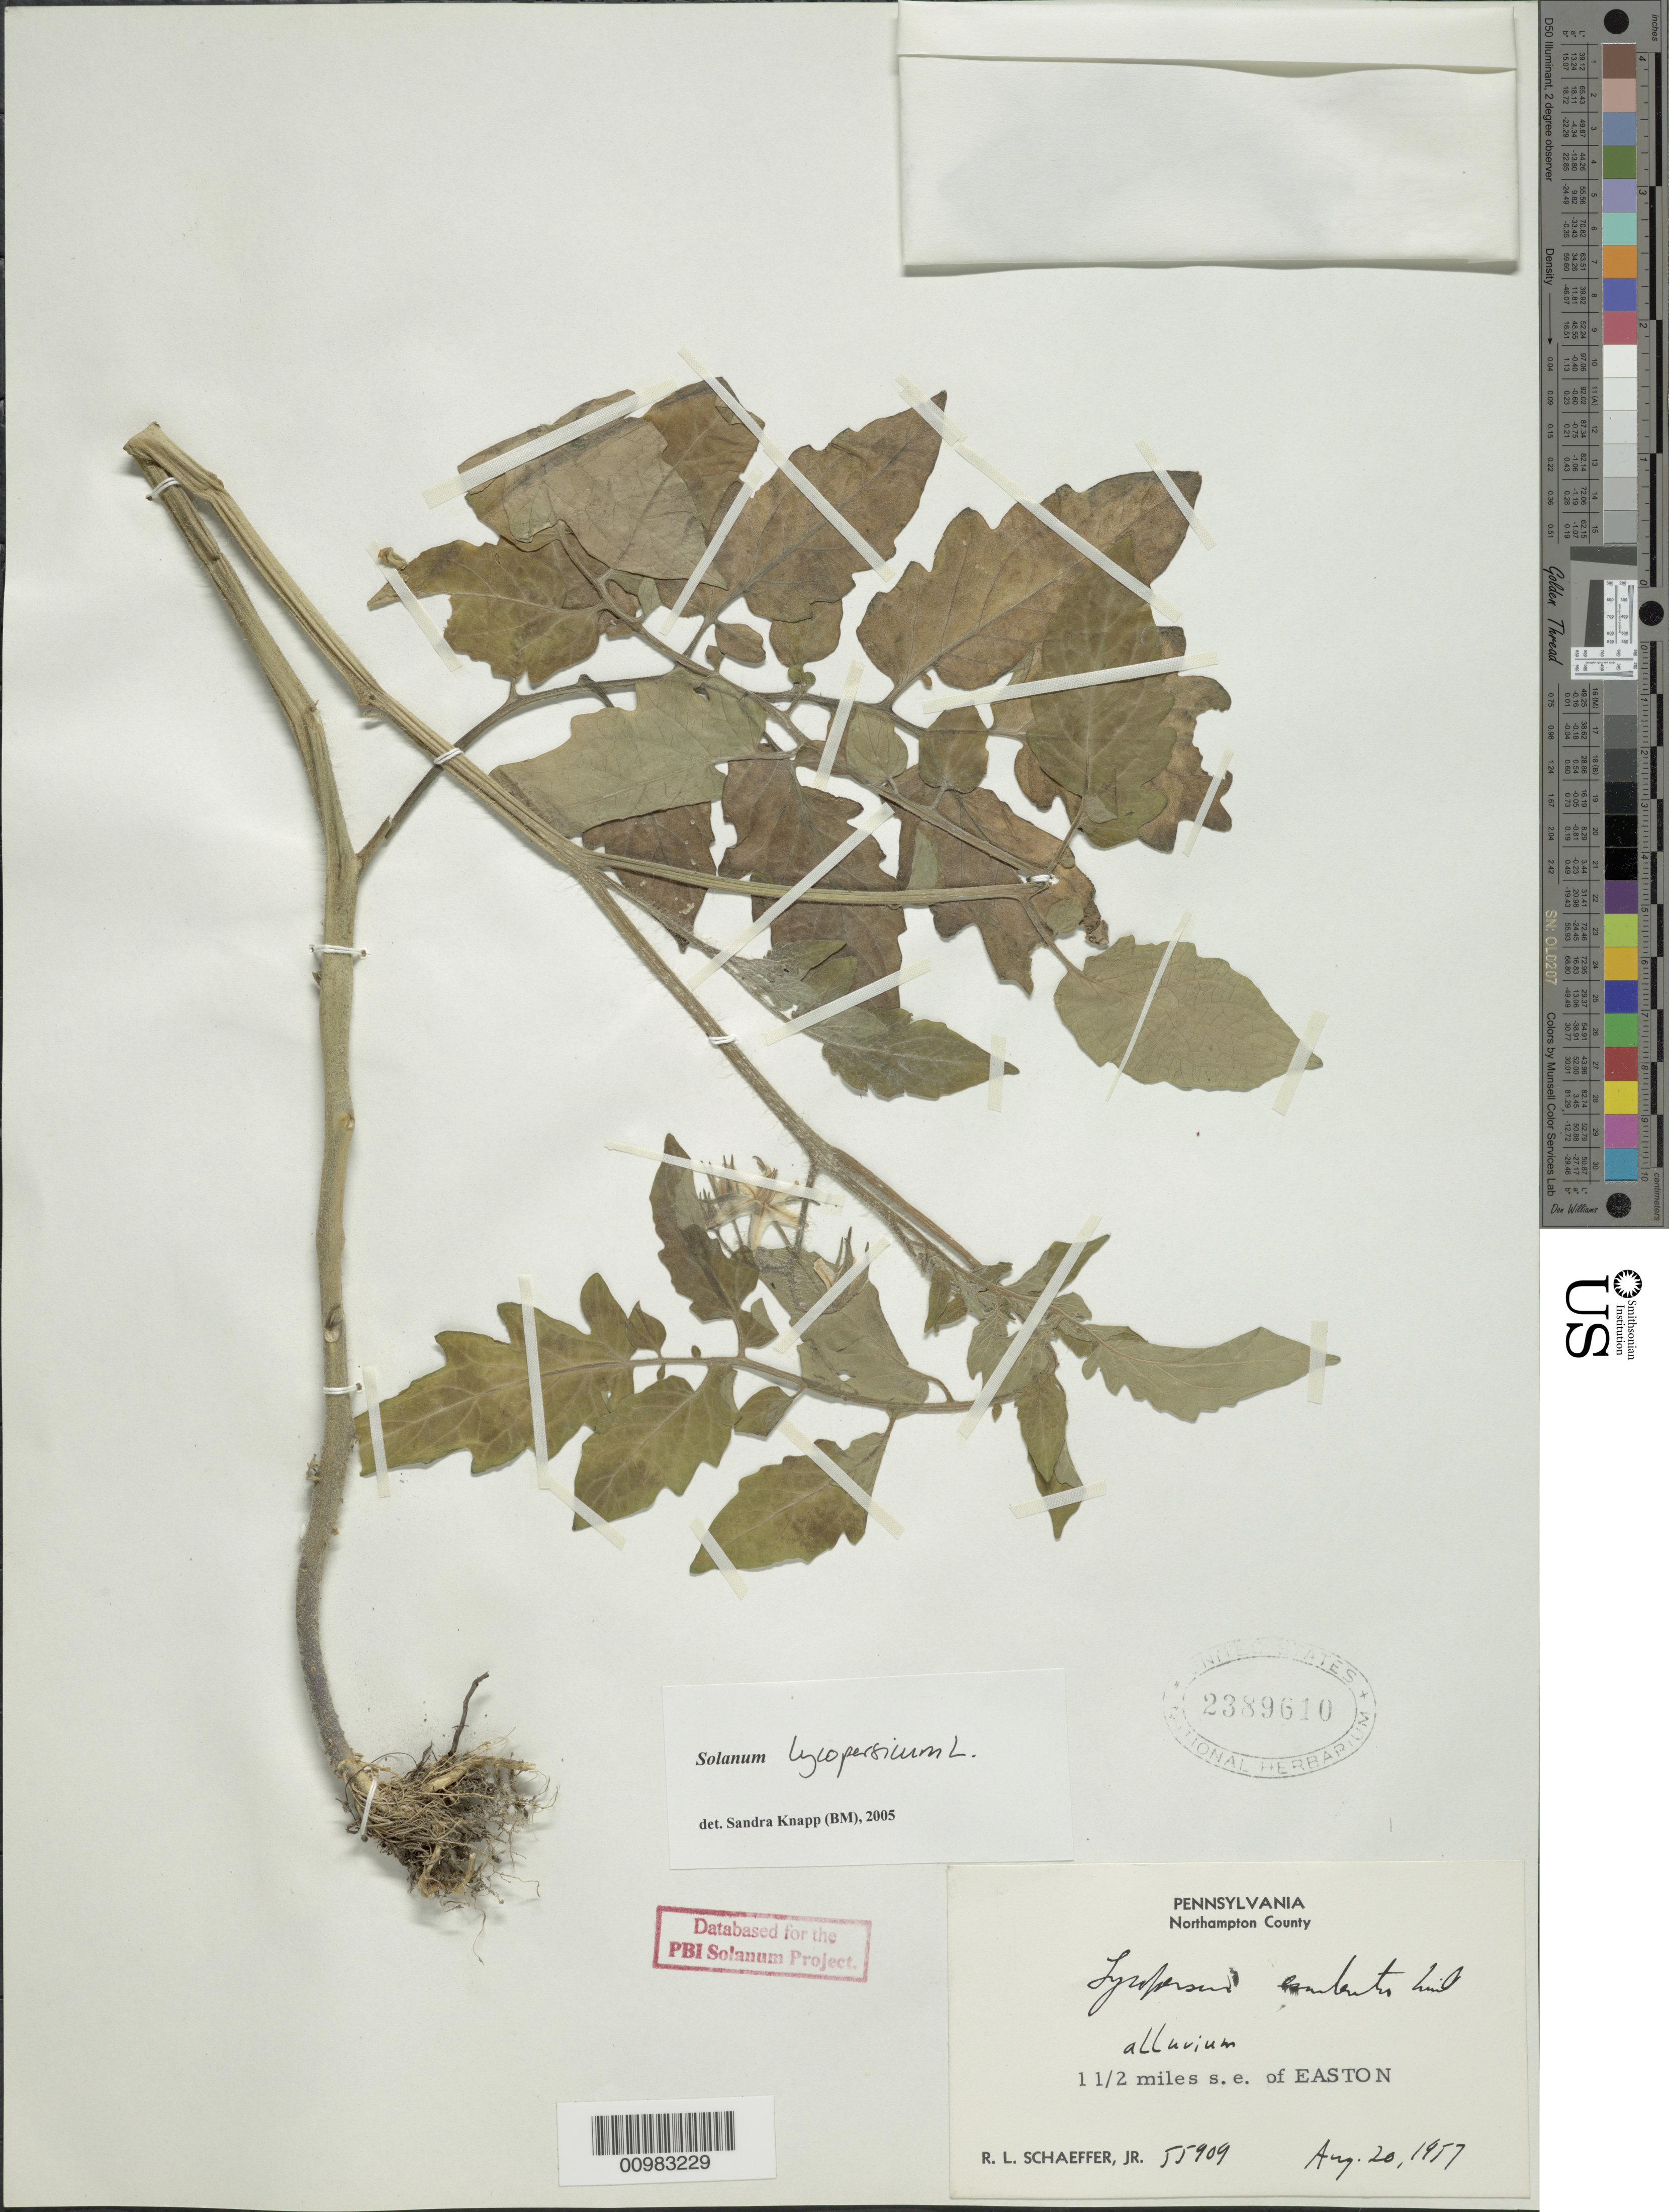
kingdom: Plantae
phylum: Tracheophyta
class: Magnoliopsida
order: Solanales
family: Solanaceae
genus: Solanum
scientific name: Solanum lycopersicum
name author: L.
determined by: Knapp, S. D.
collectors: R. L. Schaeffer Jr.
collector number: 55909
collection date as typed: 20 Aug 1957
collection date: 1957-08-20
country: United States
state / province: Pennsylvania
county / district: Northampton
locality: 1.5 miles SE of Easton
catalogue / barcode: US 2389610